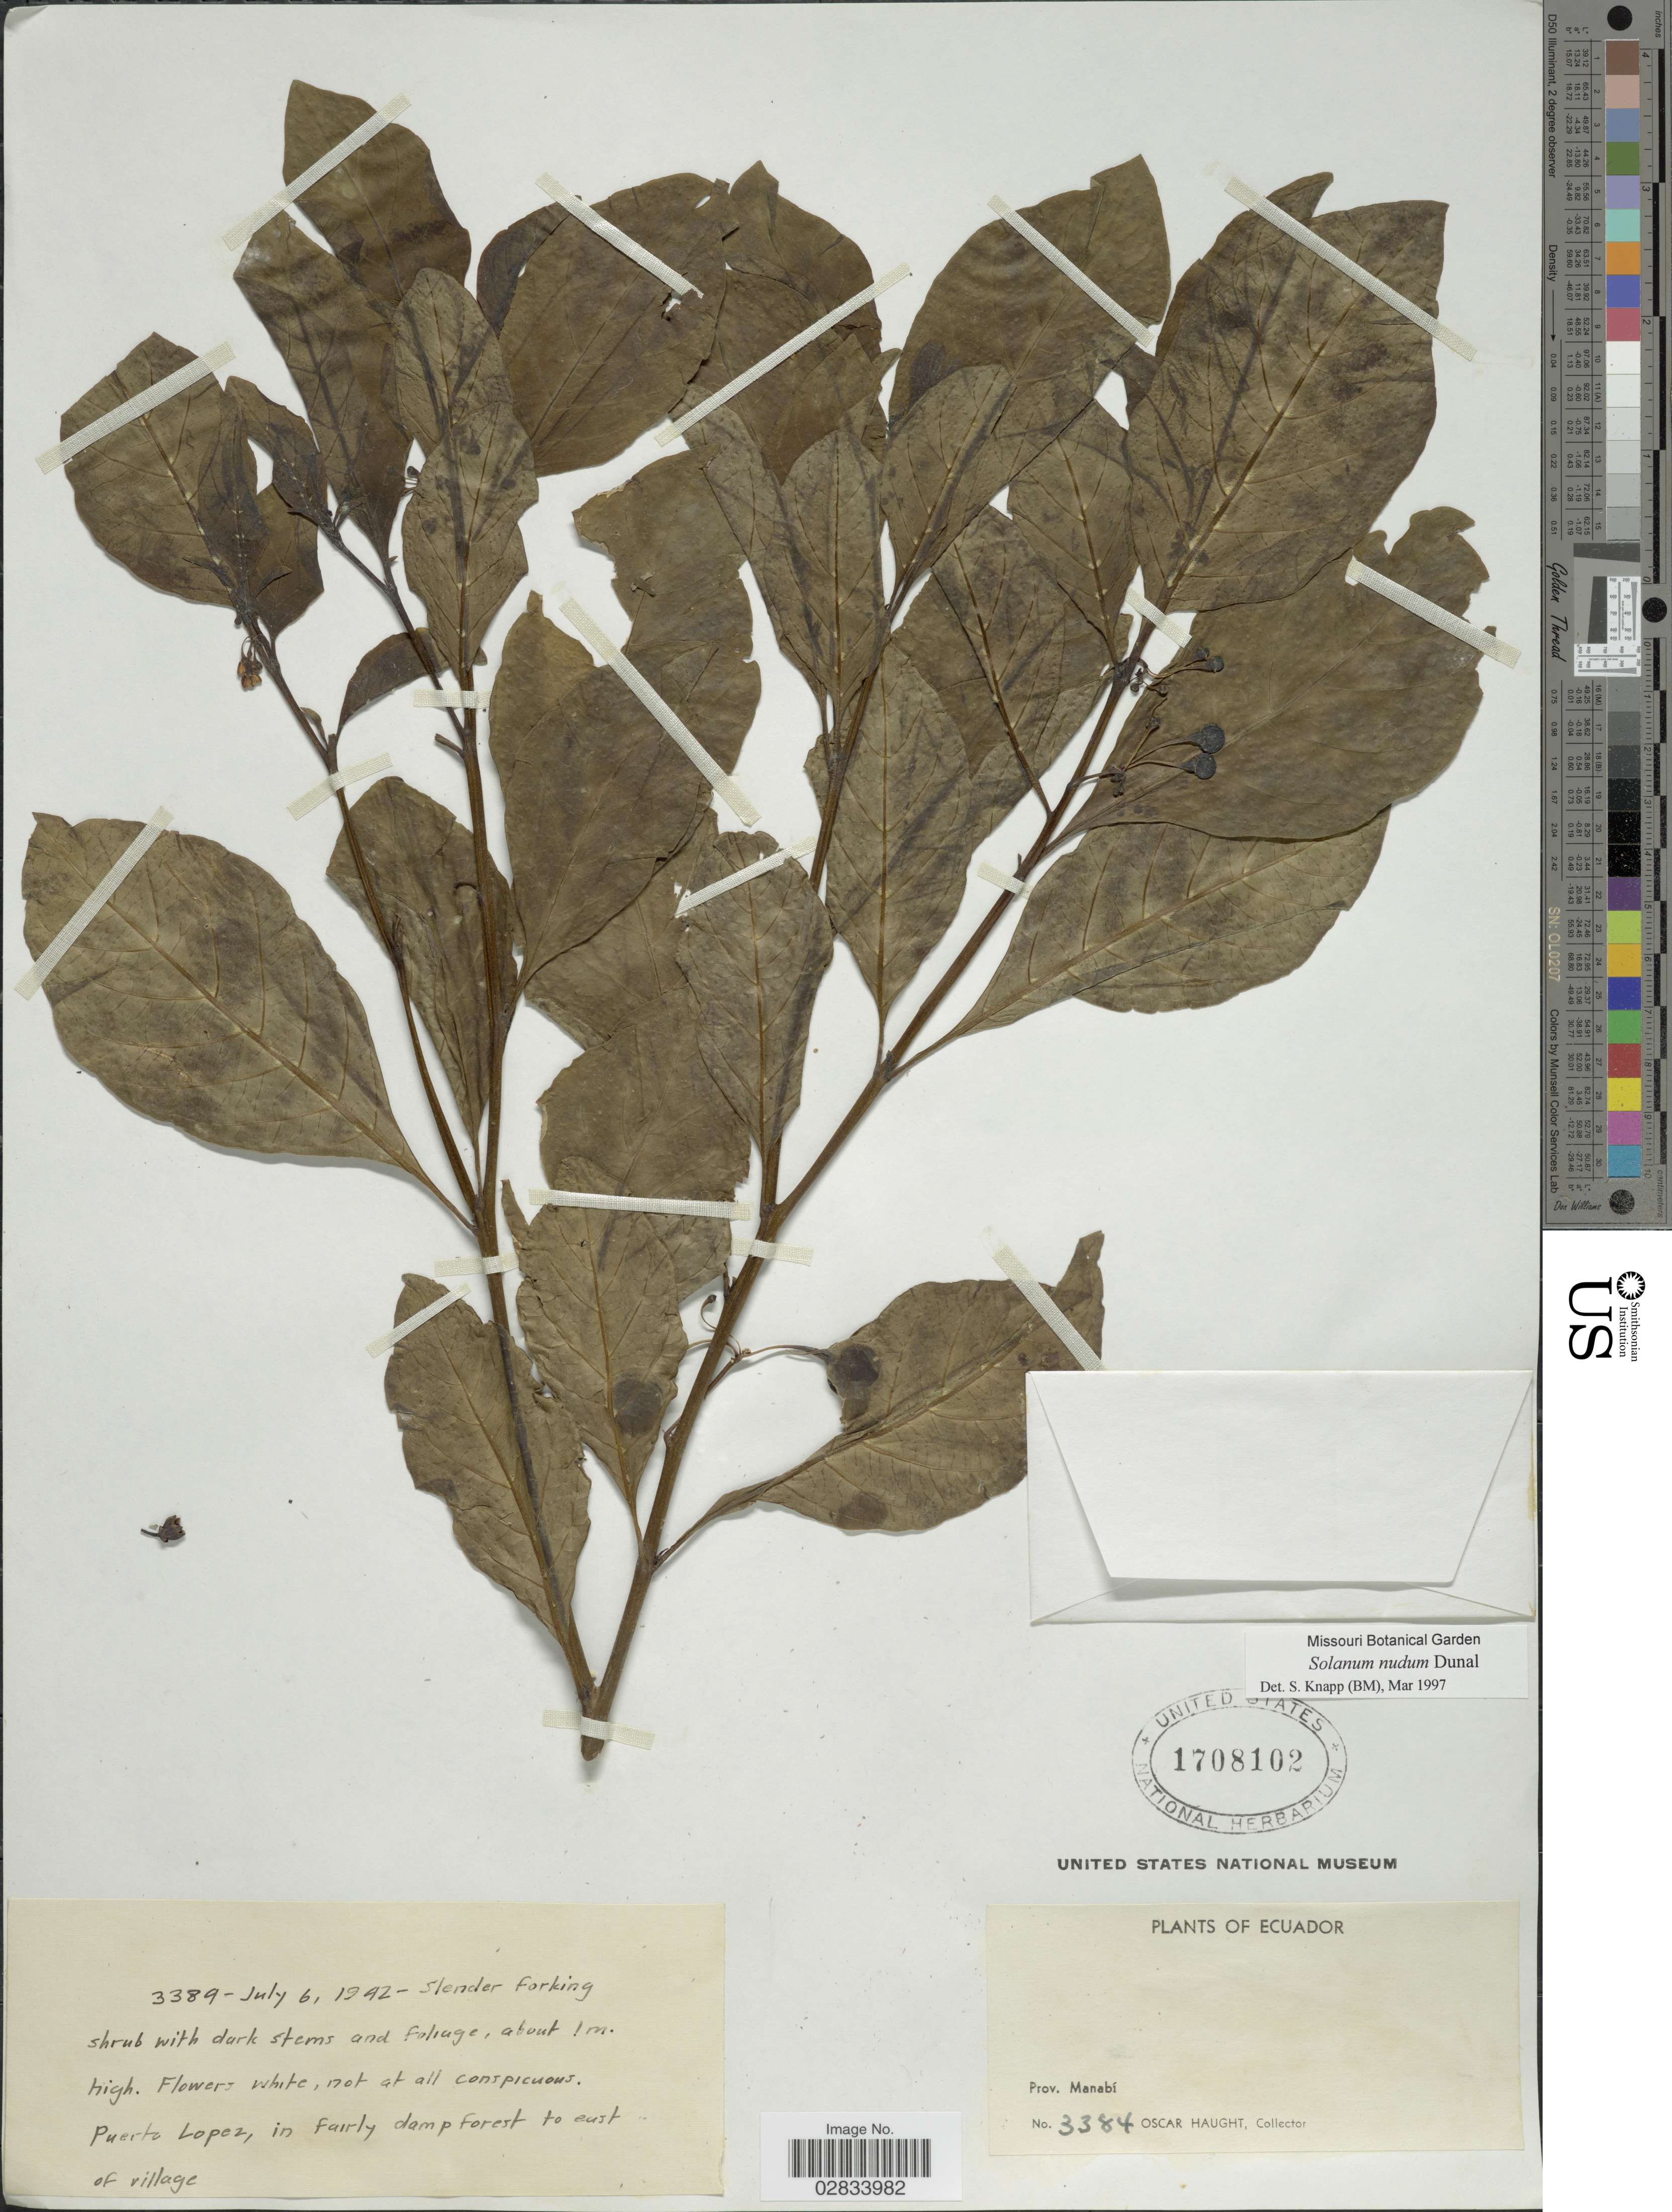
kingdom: Plantae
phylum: Tracheophyta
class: Magnoliopsida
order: Solanales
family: Solanaceae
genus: Solanum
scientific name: Solanum nudum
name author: Dunal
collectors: O. Haught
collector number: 3384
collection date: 1942-07-06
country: Ecuador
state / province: Manabí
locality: Prov. Manabí, Puerto Lopez, in fairly damp forest to east of village.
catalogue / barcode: US 1708102